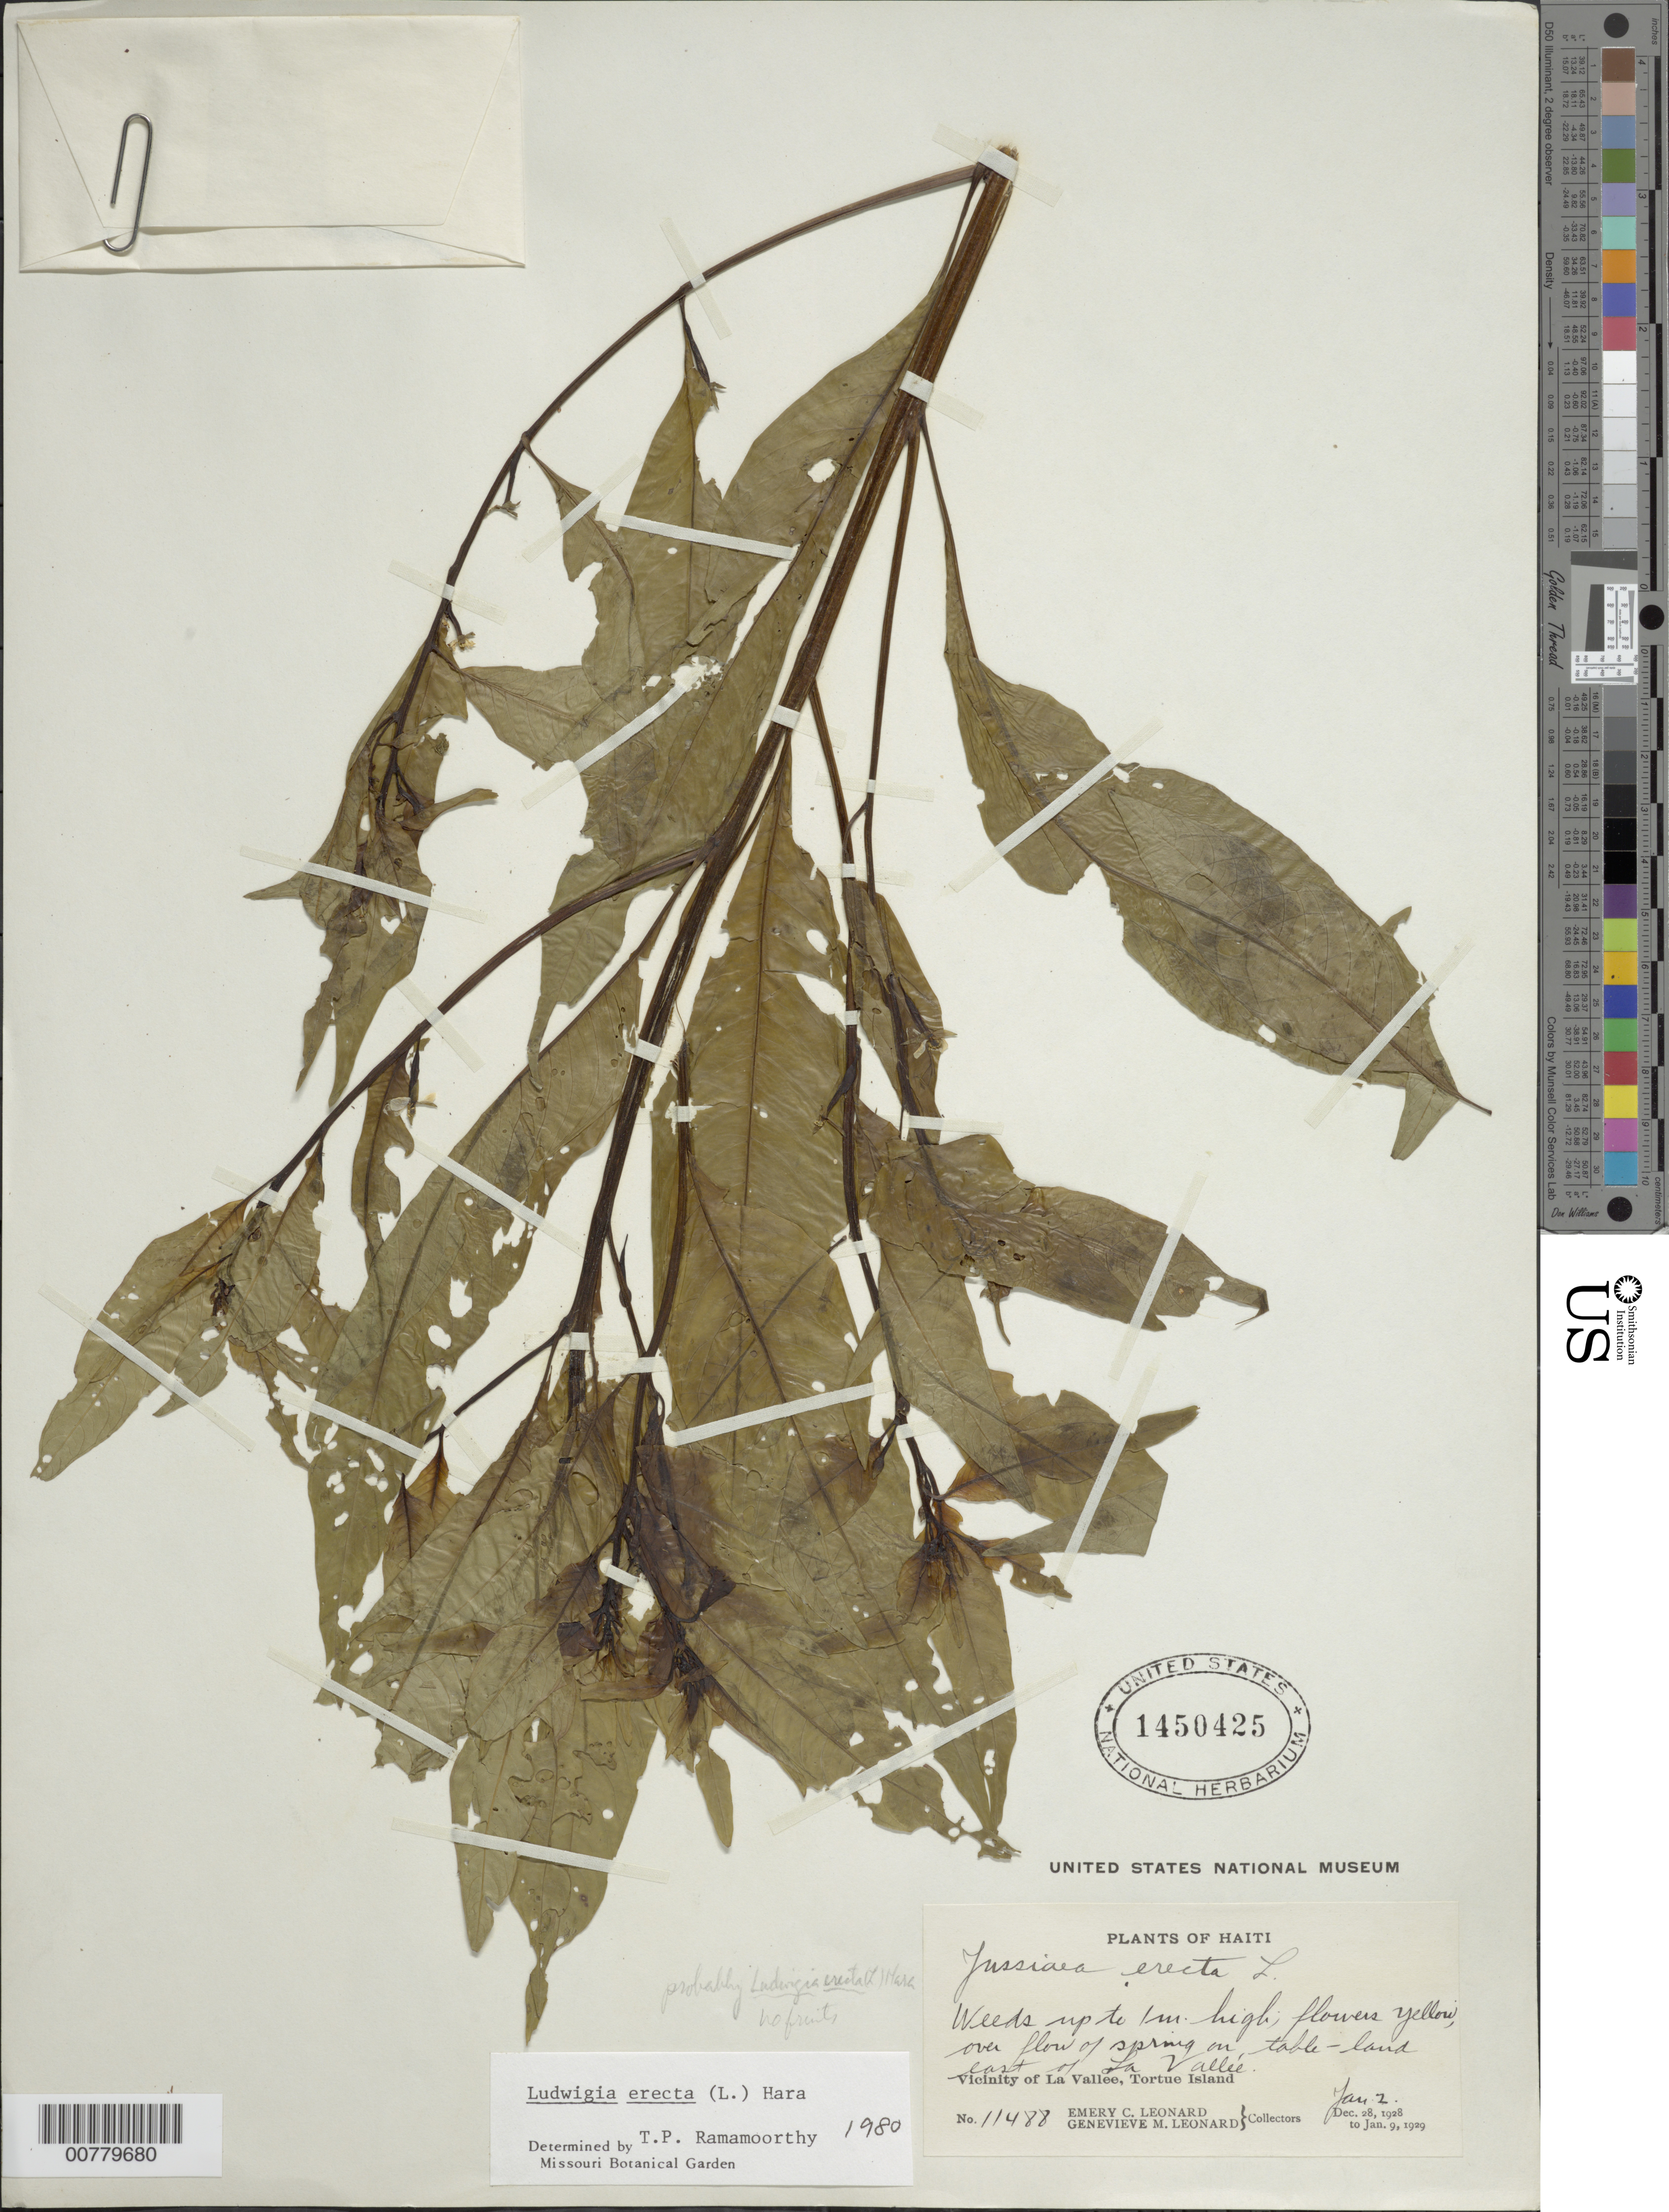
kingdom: Plantae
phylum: Tracheophyta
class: Magnoliopsida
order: Myrtales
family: Onagraceae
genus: Ludwigia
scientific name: Ludwigia erecta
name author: (L.) H. Hara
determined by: Ramamoorthy, T. P.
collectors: E. C. Leonard & G. M. Leonard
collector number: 11488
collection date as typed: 02 Jan 1929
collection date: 1929-01-02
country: Haiti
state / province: Nord-Óuest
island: Île de la Tortue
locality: Tortue Island, vicinity of La Vallée, table-land east of La Vallée.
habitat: Over flow of spring on table-land.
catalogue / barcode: US 1450425